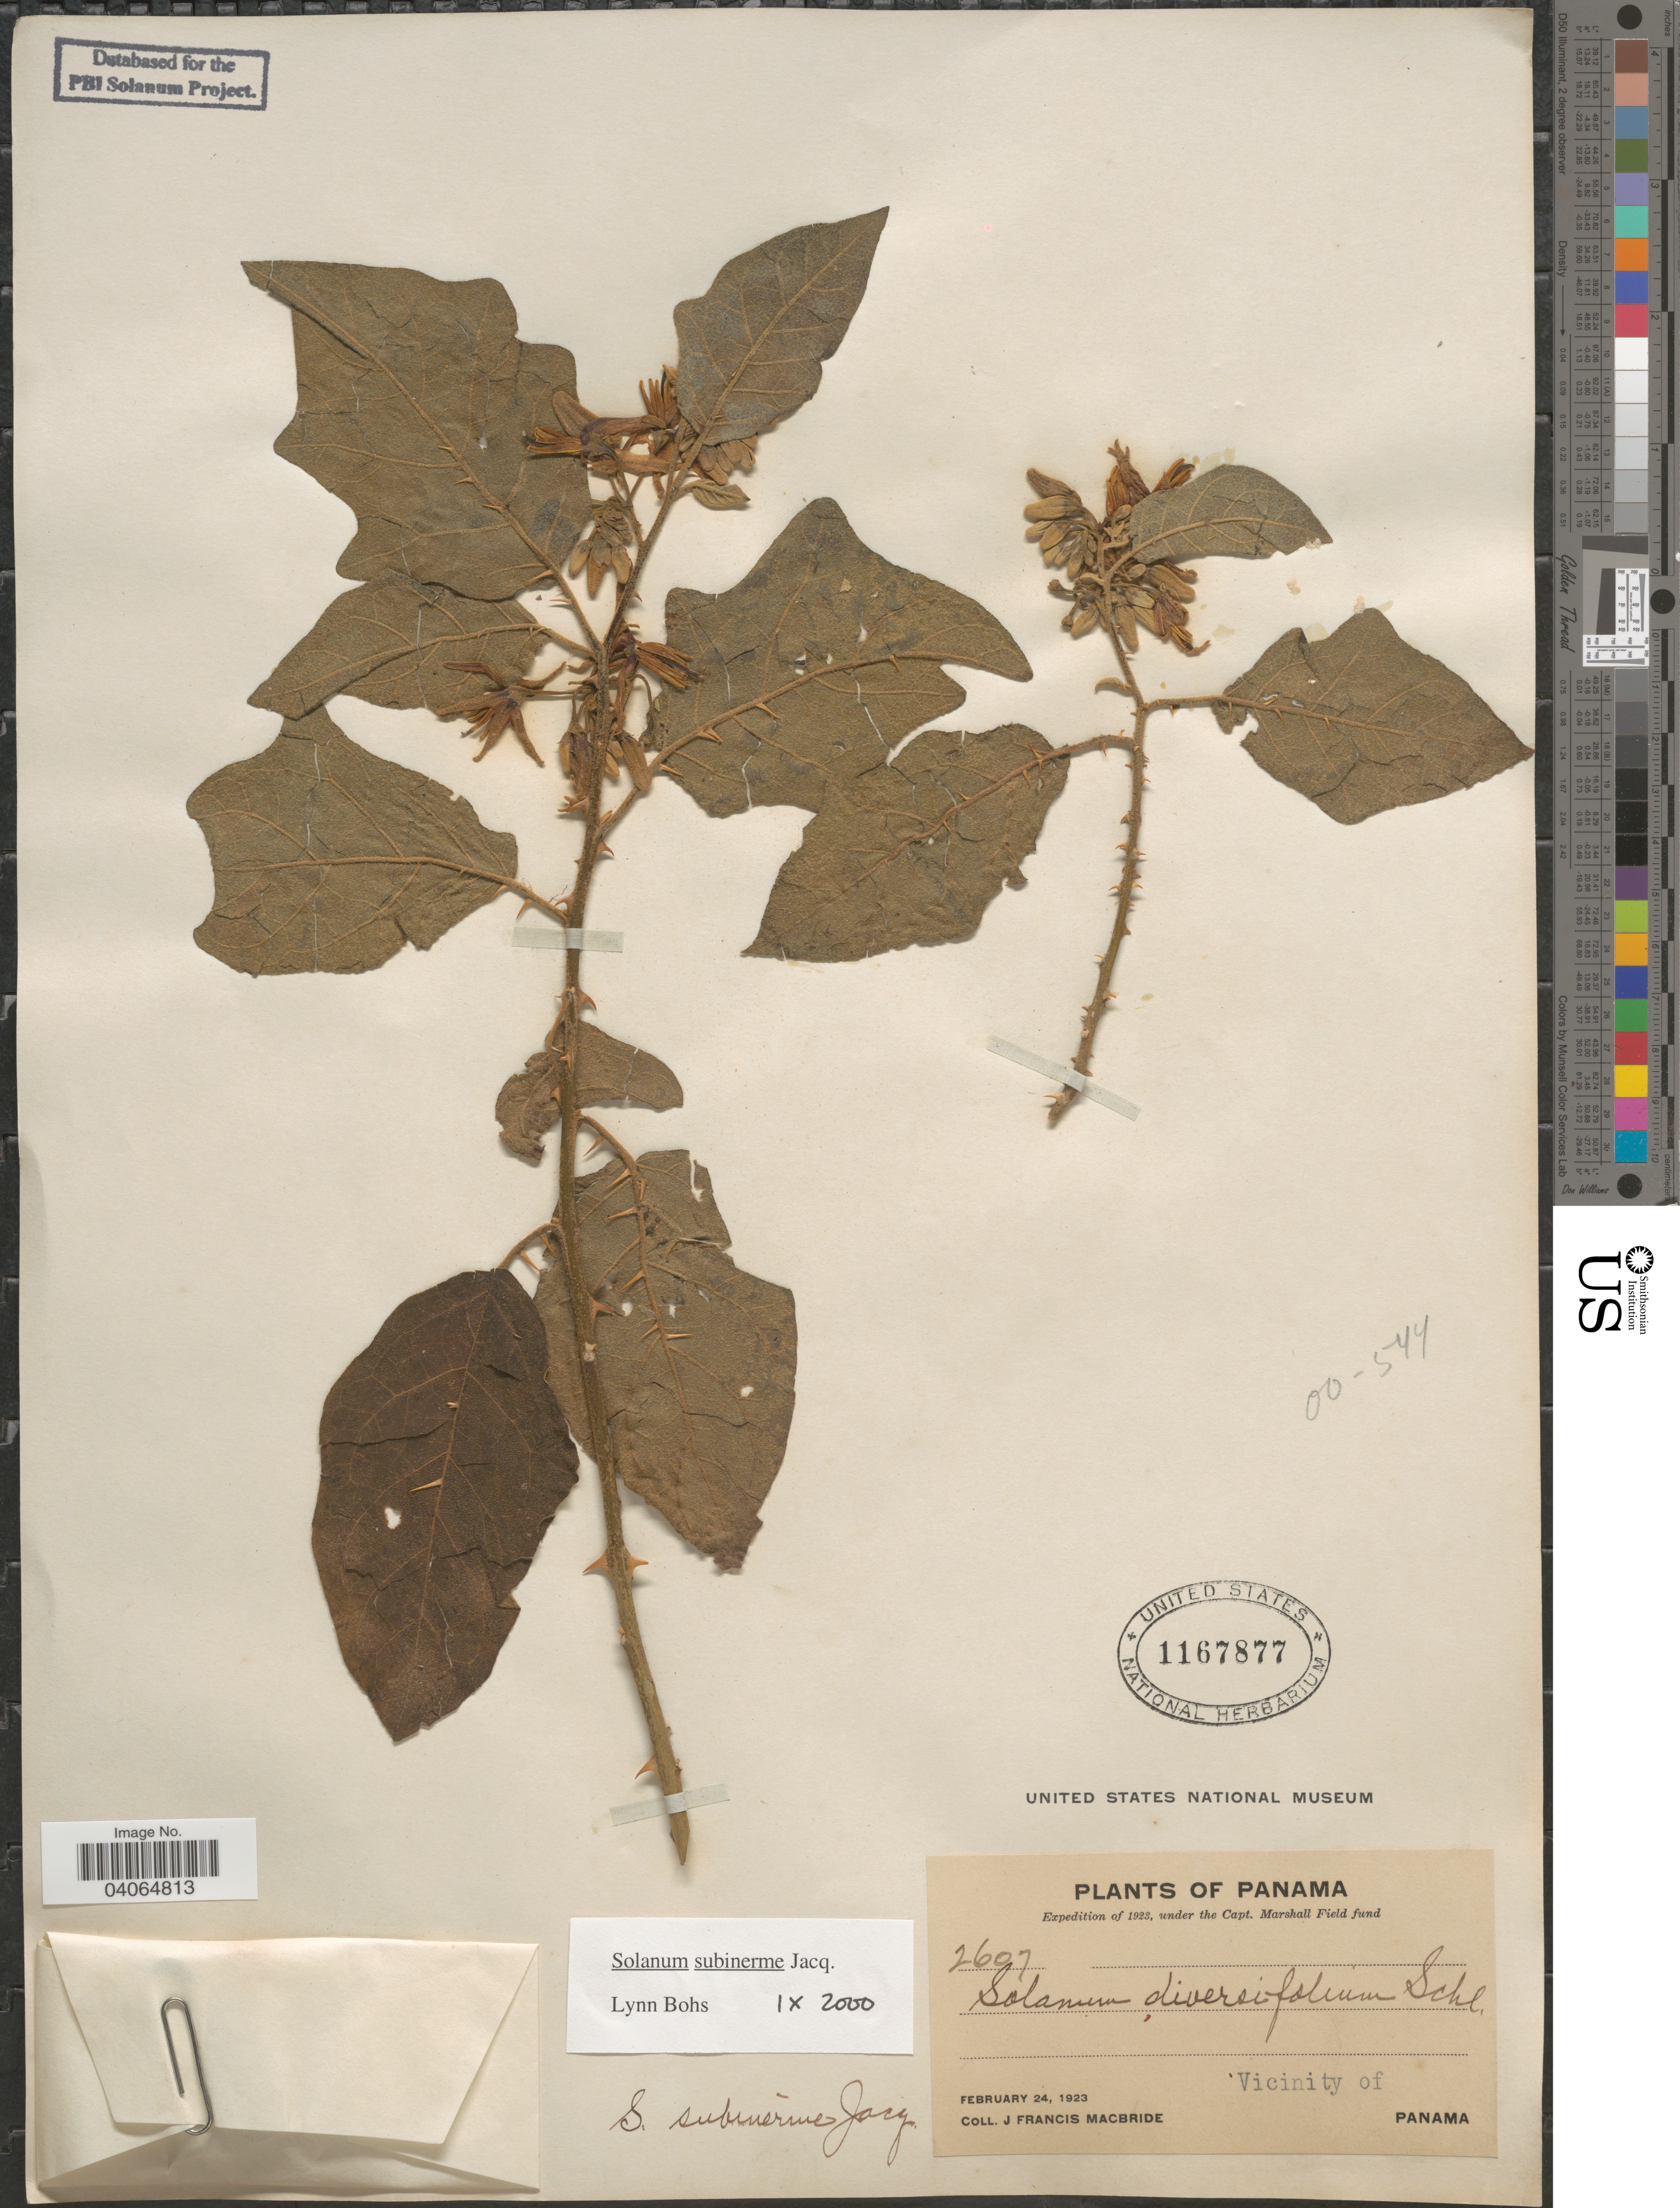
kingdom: Plantae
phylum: Tracheophyta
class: Magnoliopsida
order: Solanales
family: Solanaceae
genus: Solanum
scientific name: Solanum subinerme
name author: Jacq.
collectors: J. F. Macbride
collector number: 2607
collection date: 1923-02-24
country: Panama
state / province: Panamá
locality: Vicinity of Panama.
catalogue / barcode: US 1167877